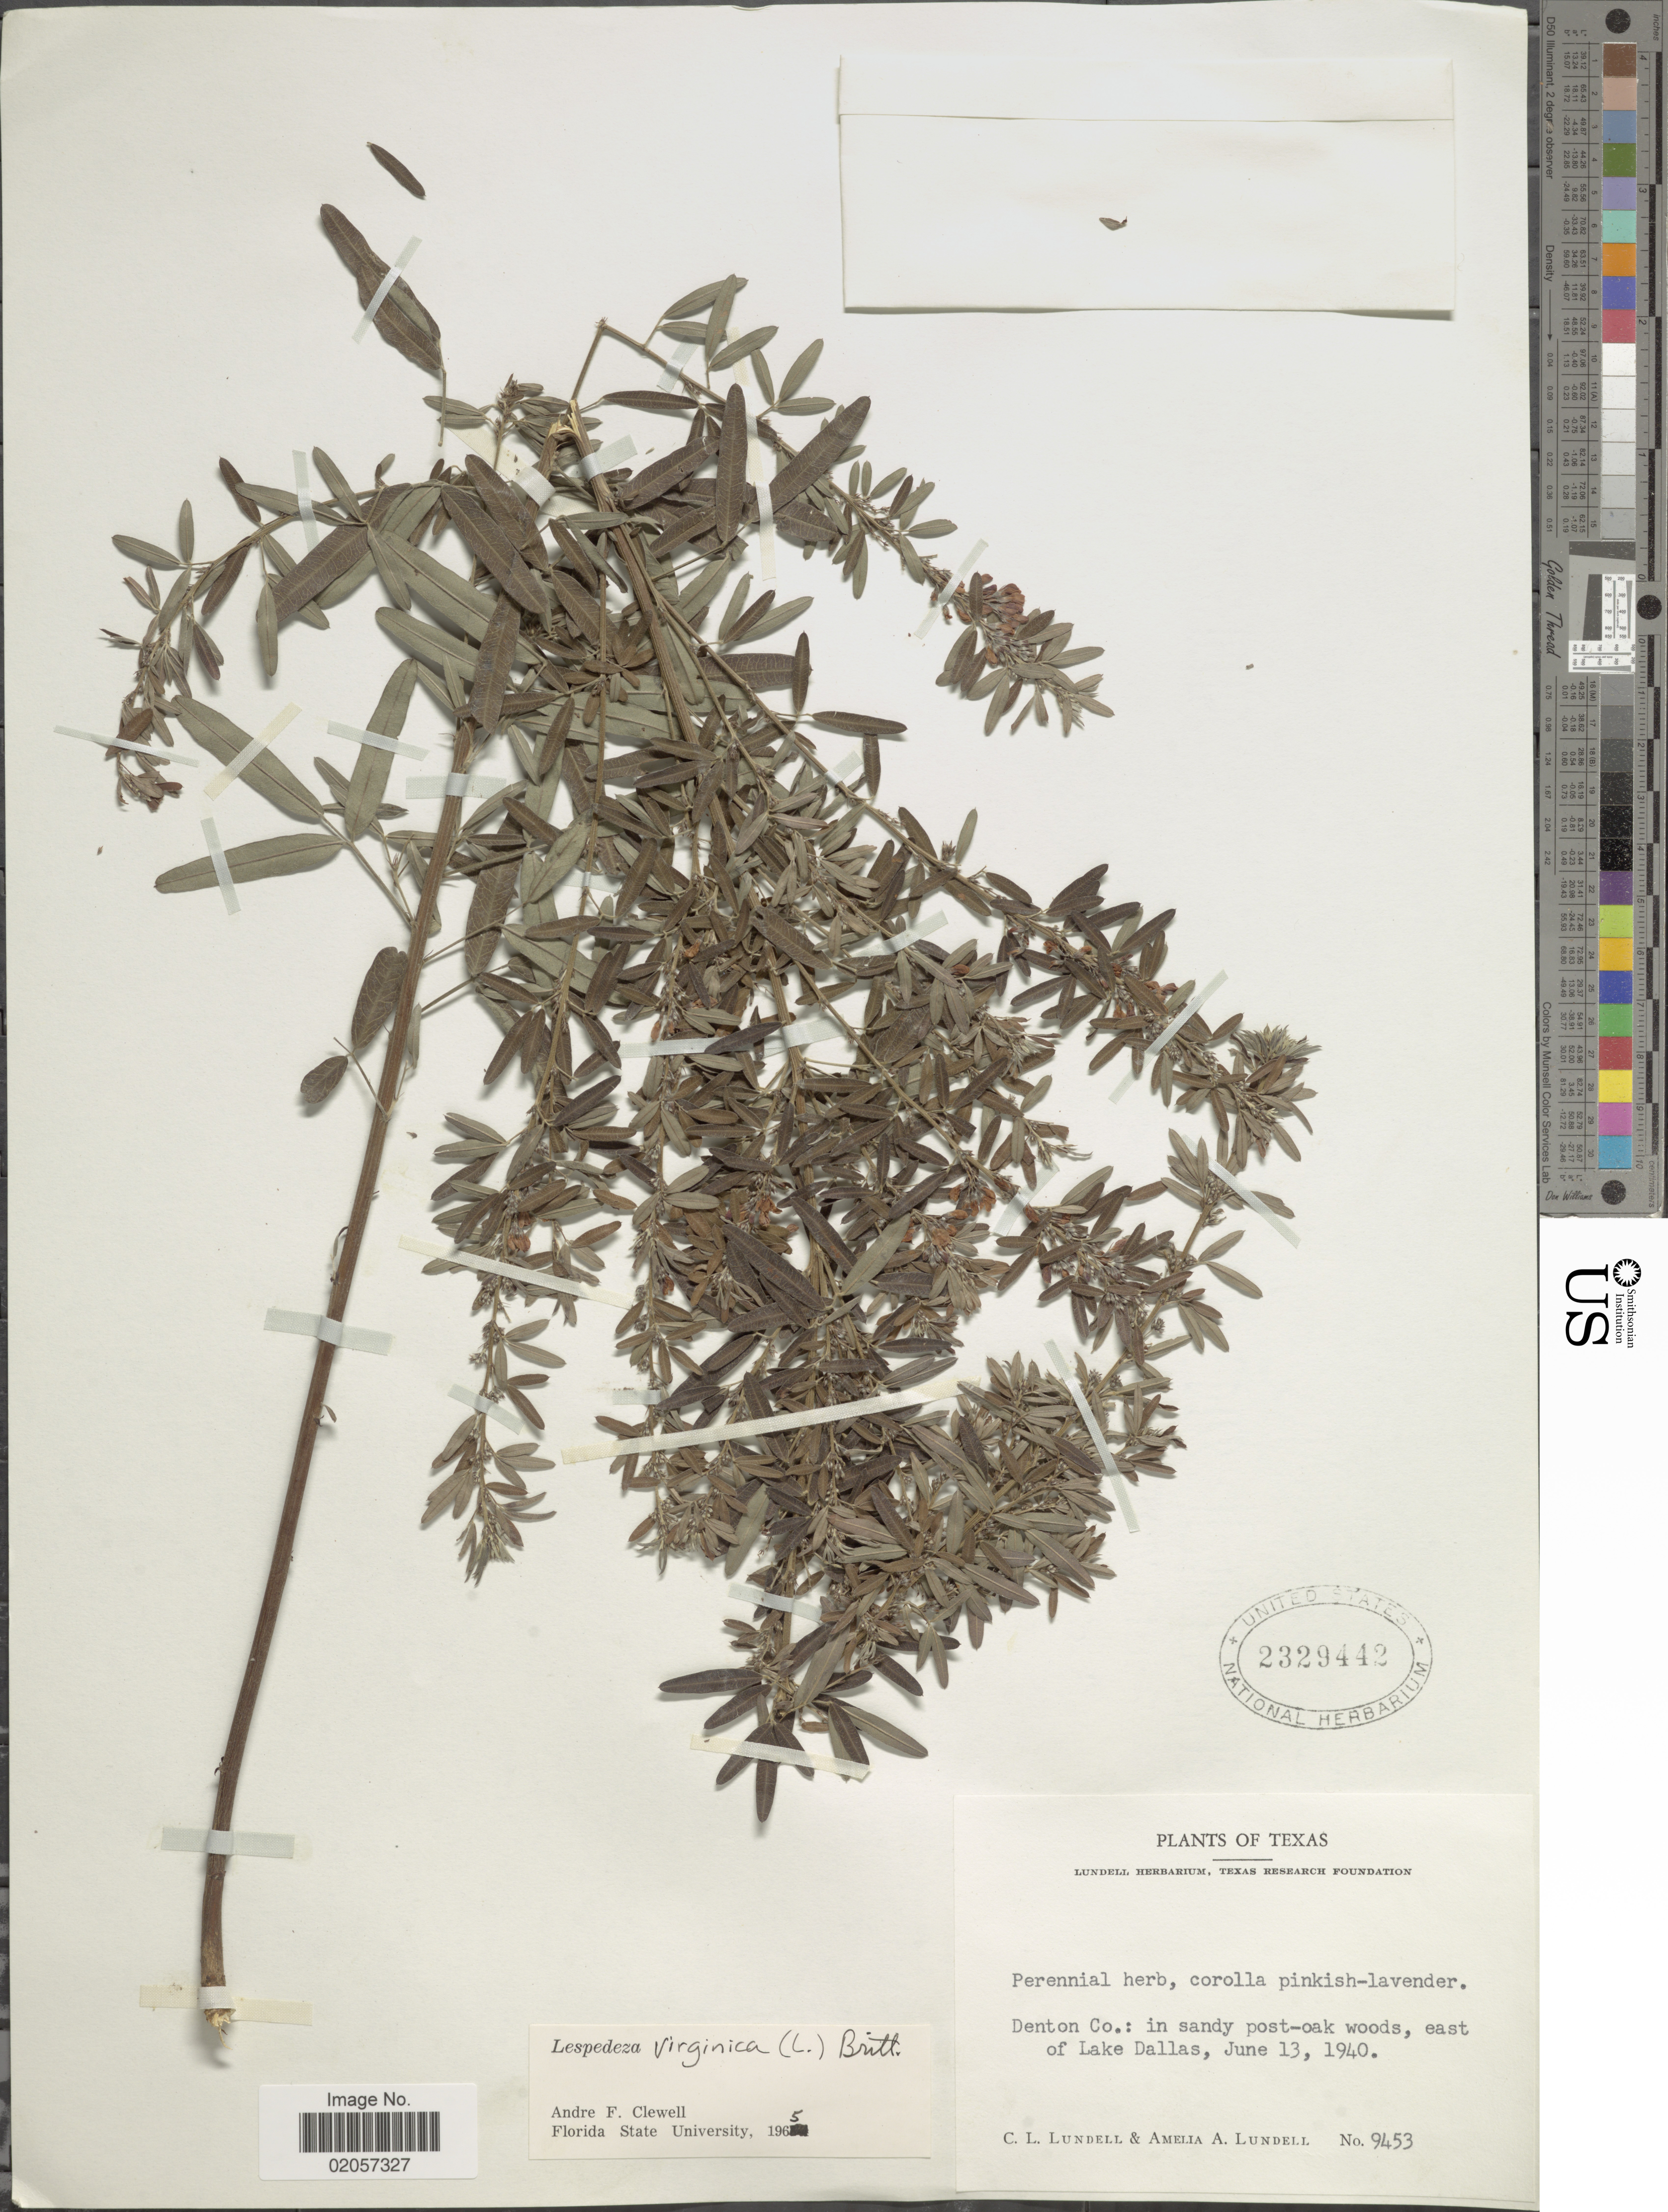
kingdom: Plantae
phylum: Tracheophyta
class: Magnoliopsida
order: Fabales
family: Fabaceae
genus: Lespedeza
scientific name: Lespedeza virginica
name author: (L.) Britton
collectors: C. L. Lundell & A. A. Lundell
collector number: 9453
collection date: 1940-06-13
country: United States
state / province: Texas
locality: Texas, Denton Co.: in sandy post-oak woods, east of Lake Dallas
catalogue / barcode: US 2329442